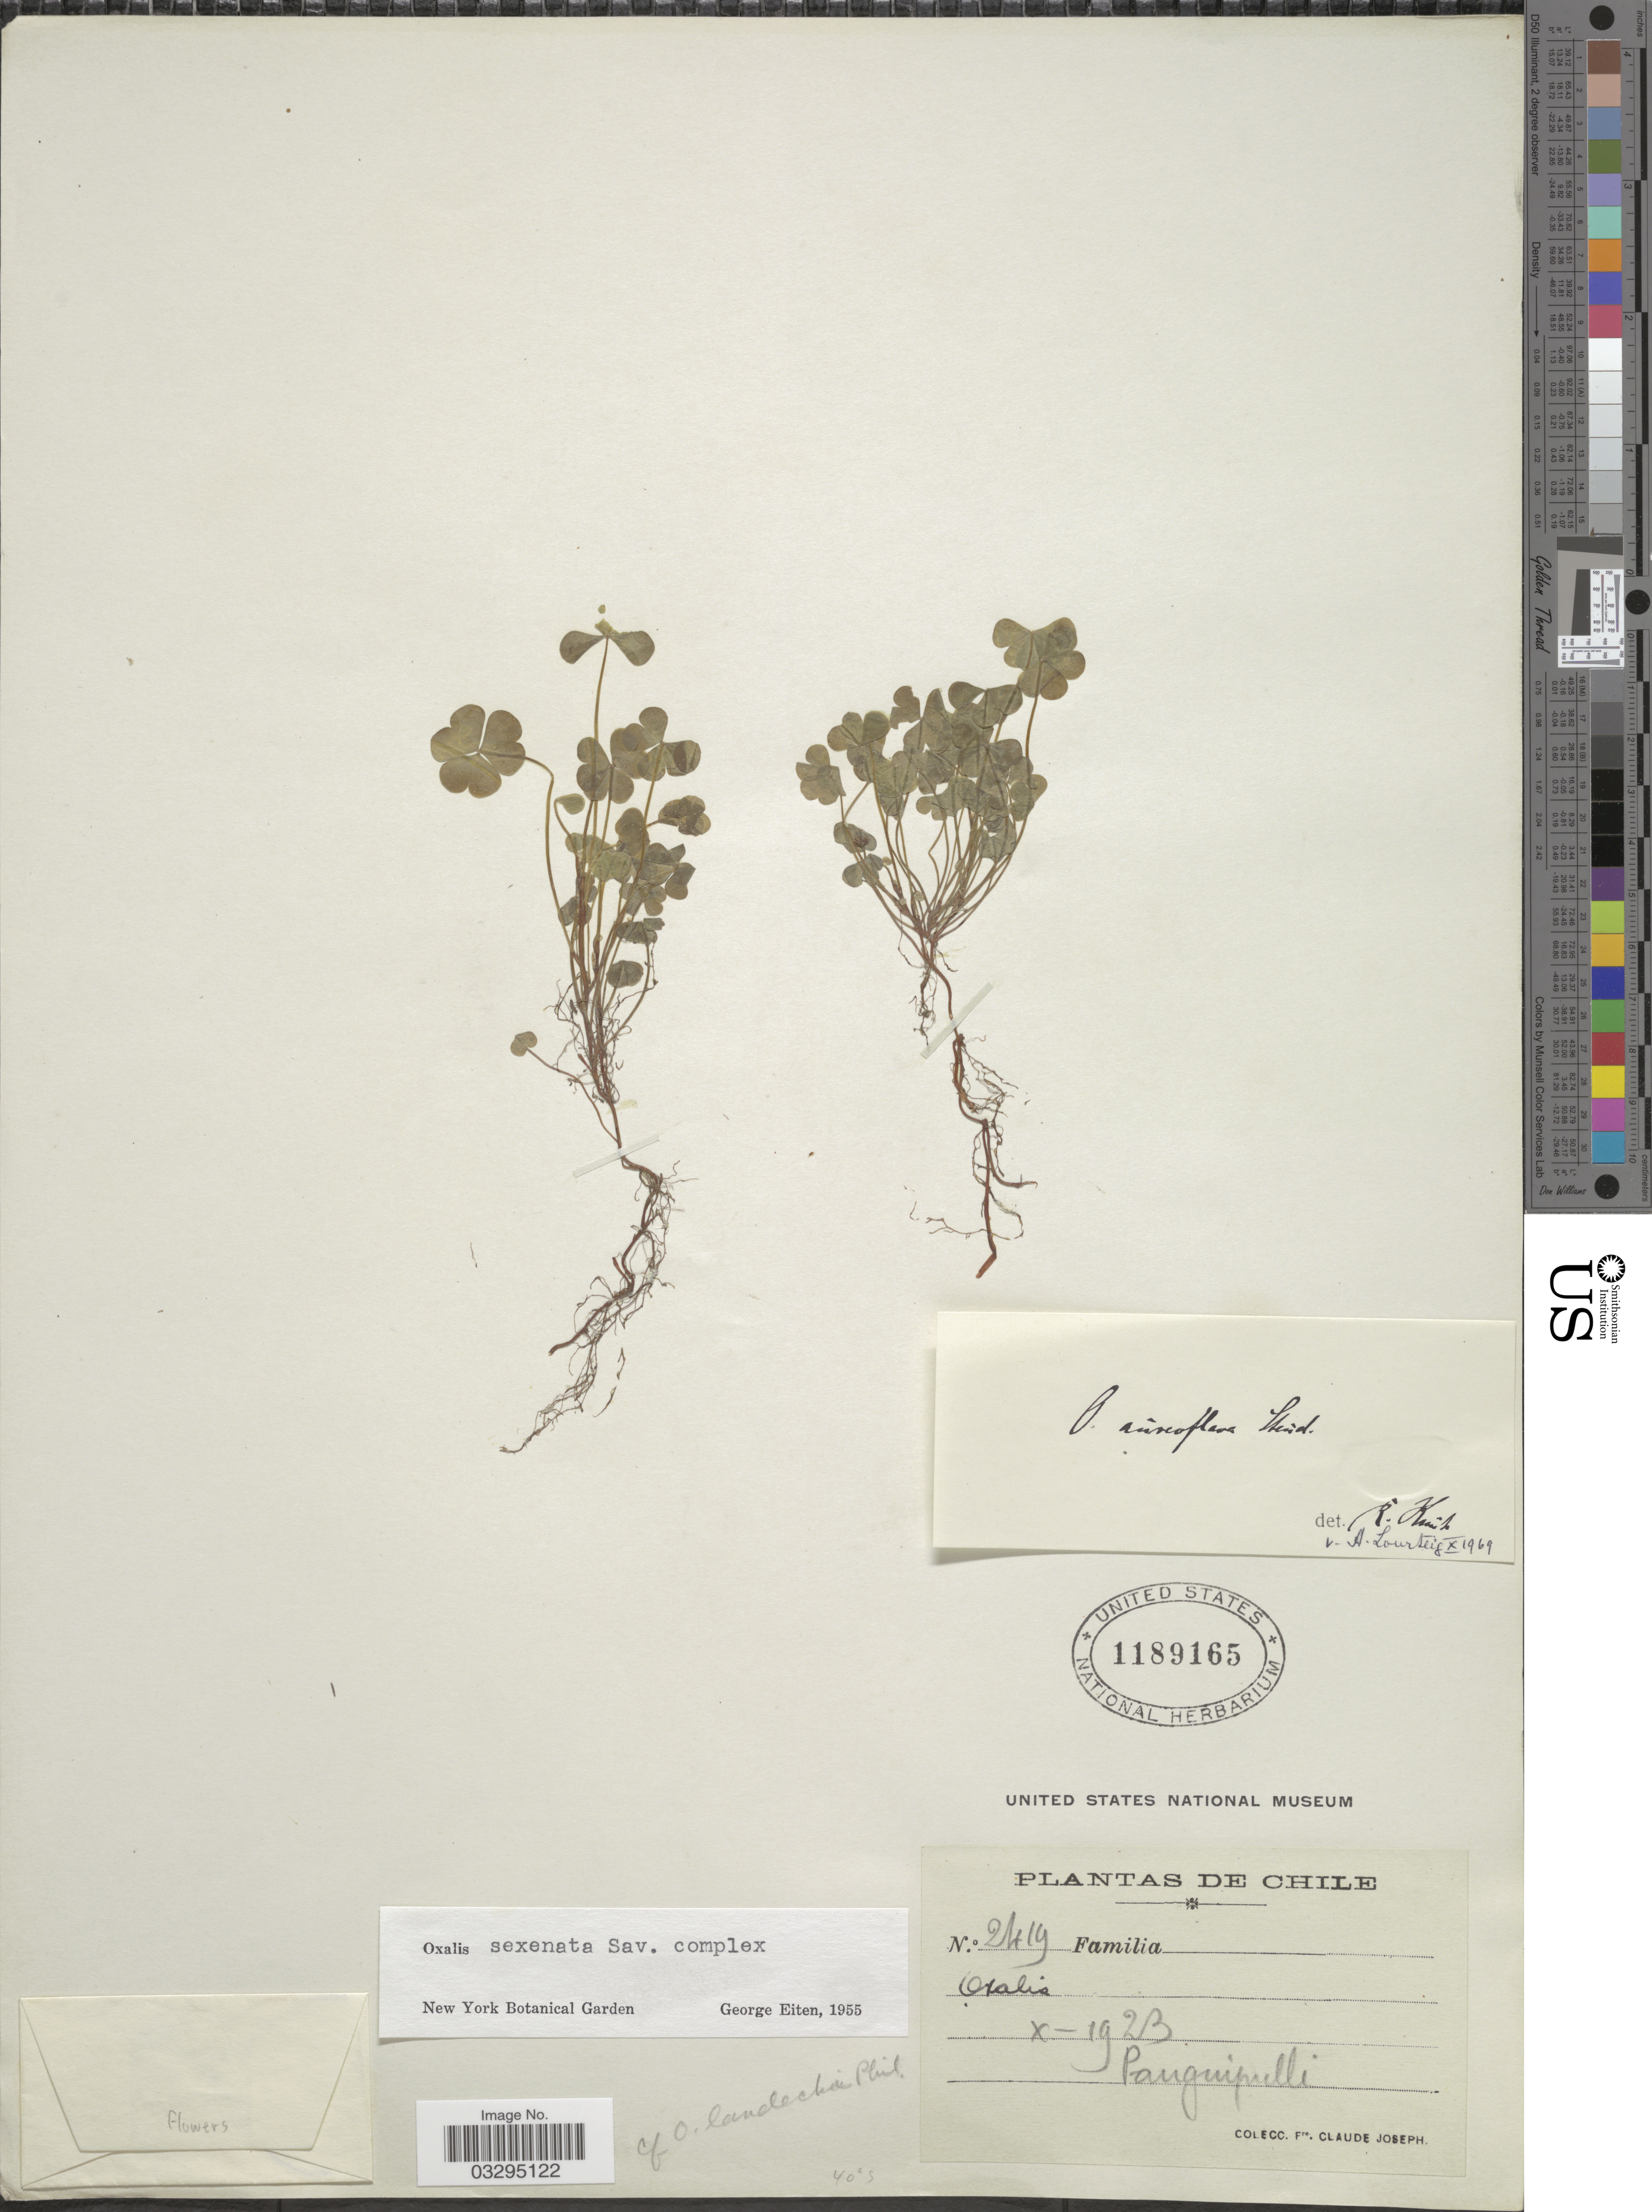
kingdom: Plantae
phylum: Tracheophyta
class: Magnoliopsida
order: Oxalidales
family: Oxalidaceae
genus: Oxalis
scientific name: Oxalis aureoflava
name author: Steud.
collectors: Bro. Claude-Joseph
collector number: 2419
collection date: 1923-10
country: Chile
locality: Panquipulli.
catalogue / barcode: US 1189165